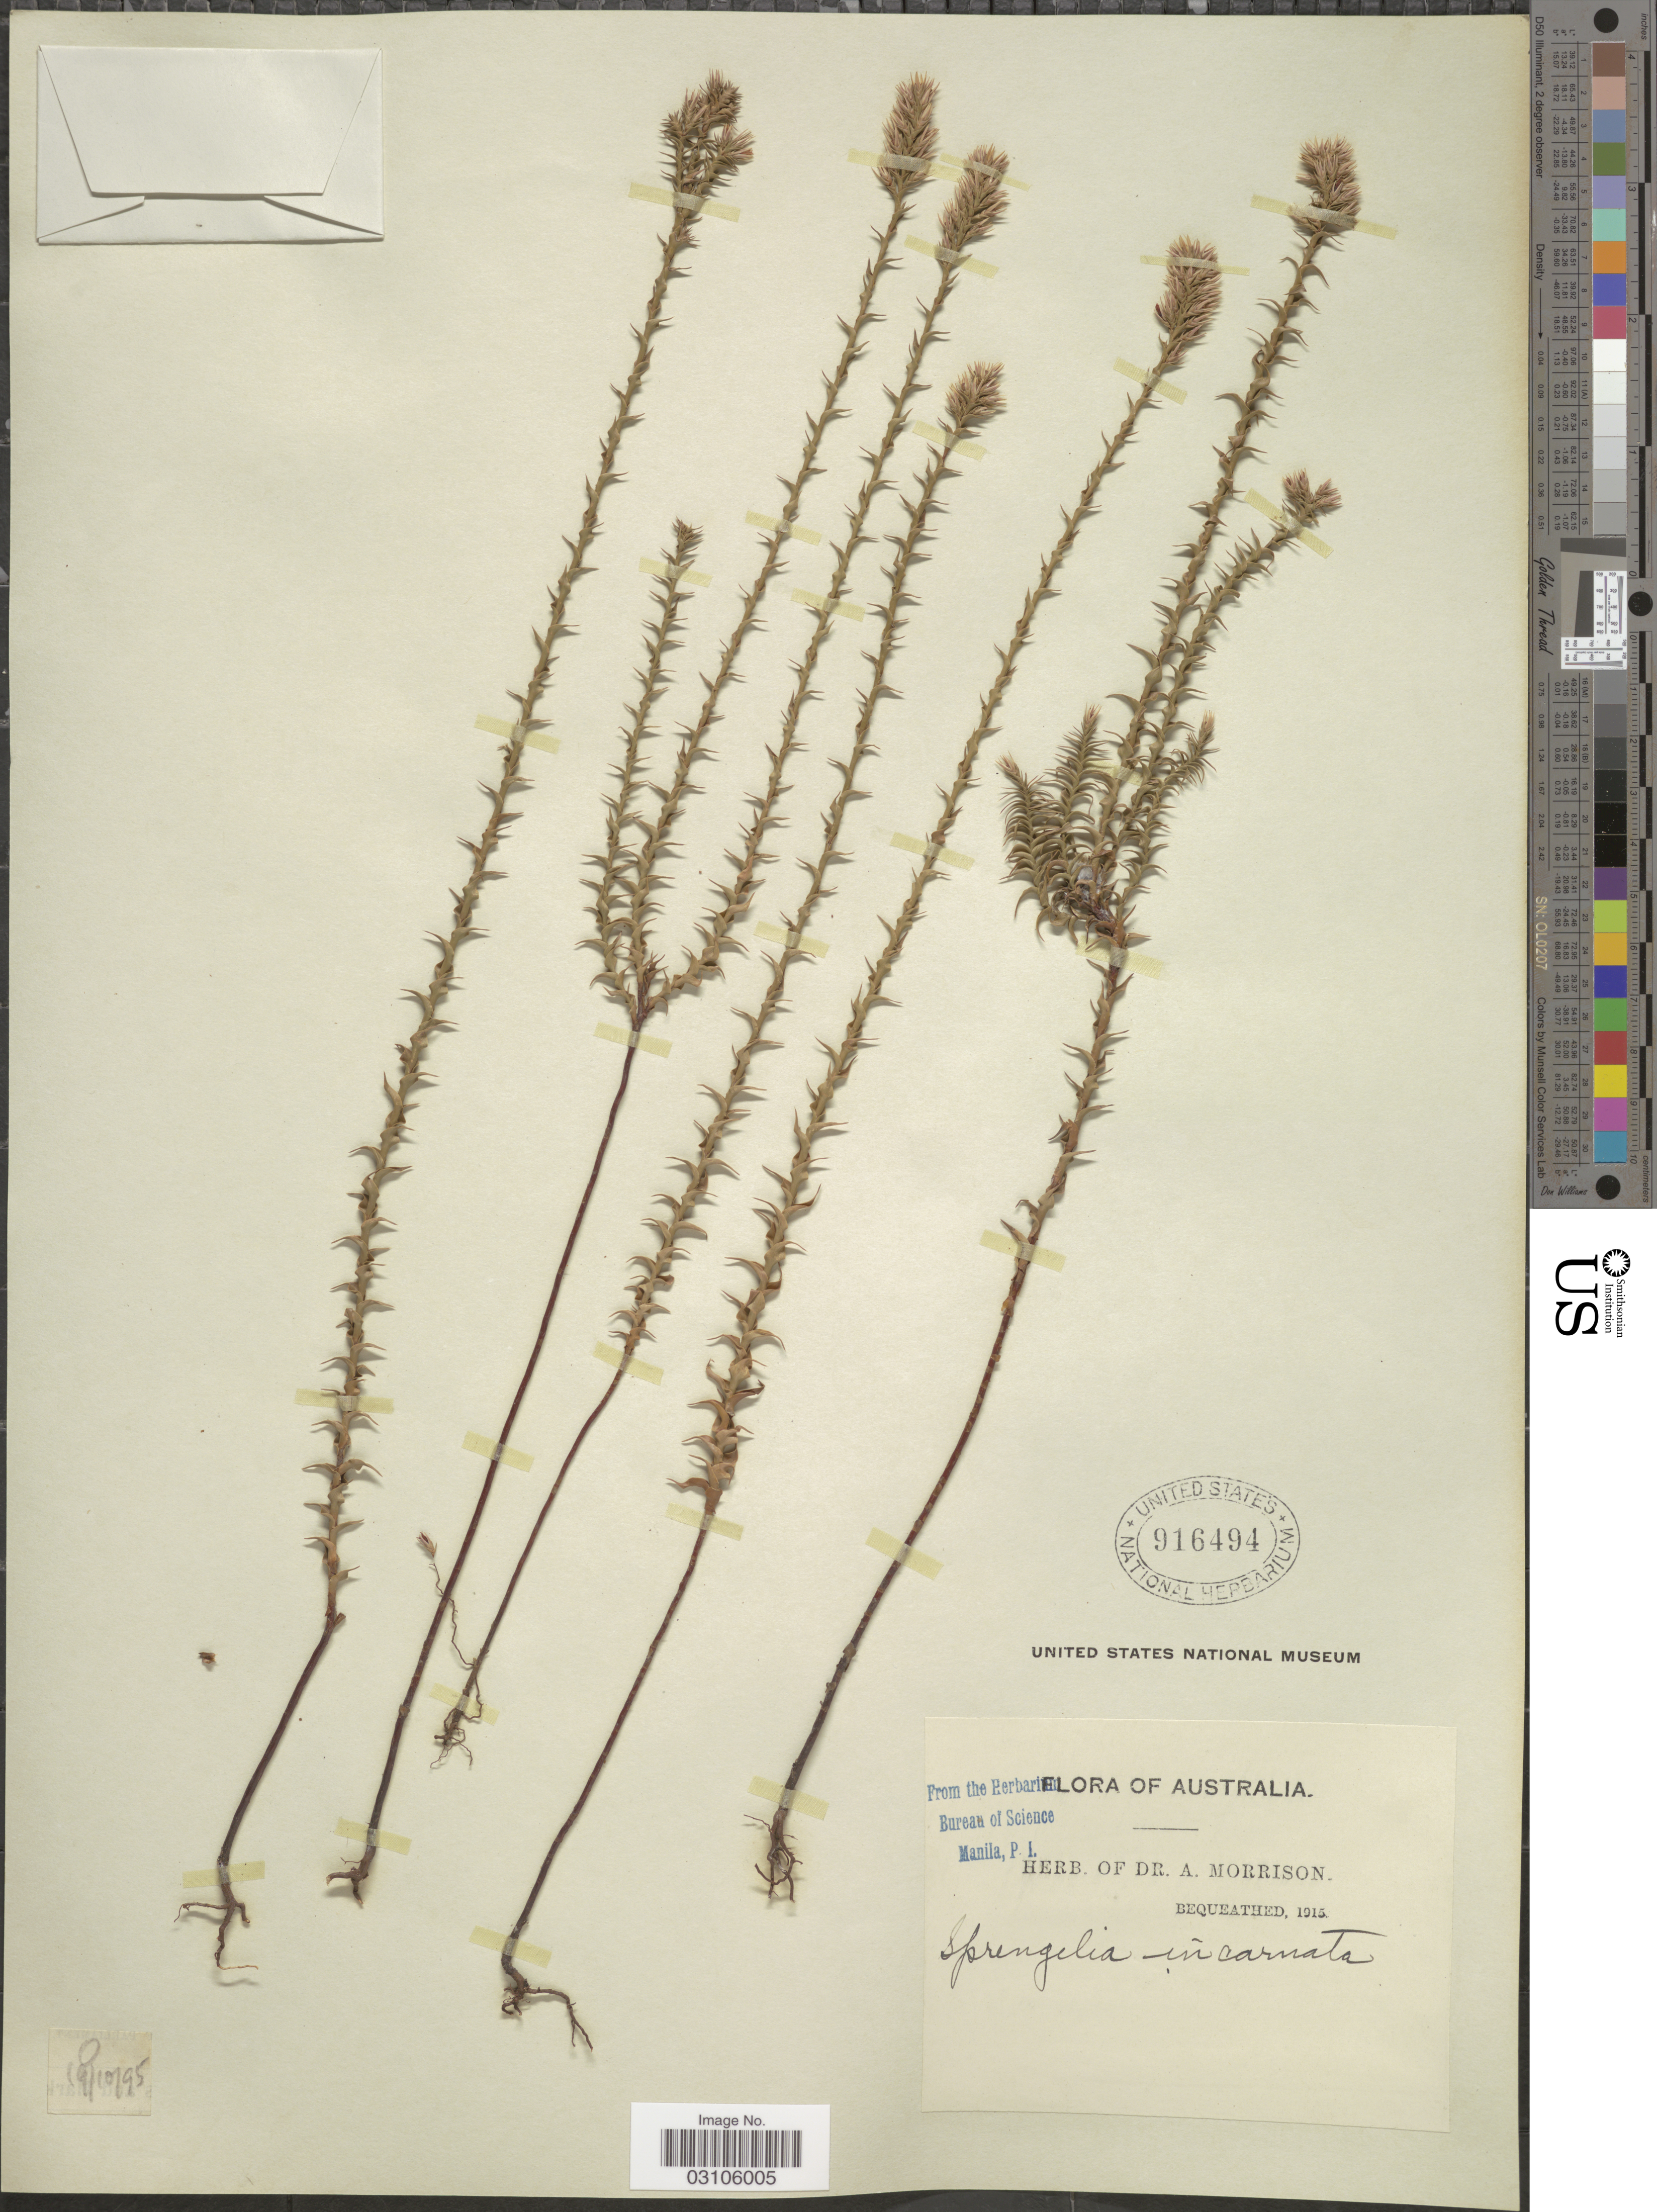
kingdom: Plantae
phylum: Tracheophyta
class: Magnoliopsida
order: Ericales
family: Ericaceae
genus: Sprengelia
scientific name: Sprengelia incarnata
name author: L.S. Sm.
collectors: ex herb. Dr. A. Morrison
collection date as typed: Transcribed d/m/y: 19/10/95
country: Australia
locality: O.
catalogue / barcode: US 916494